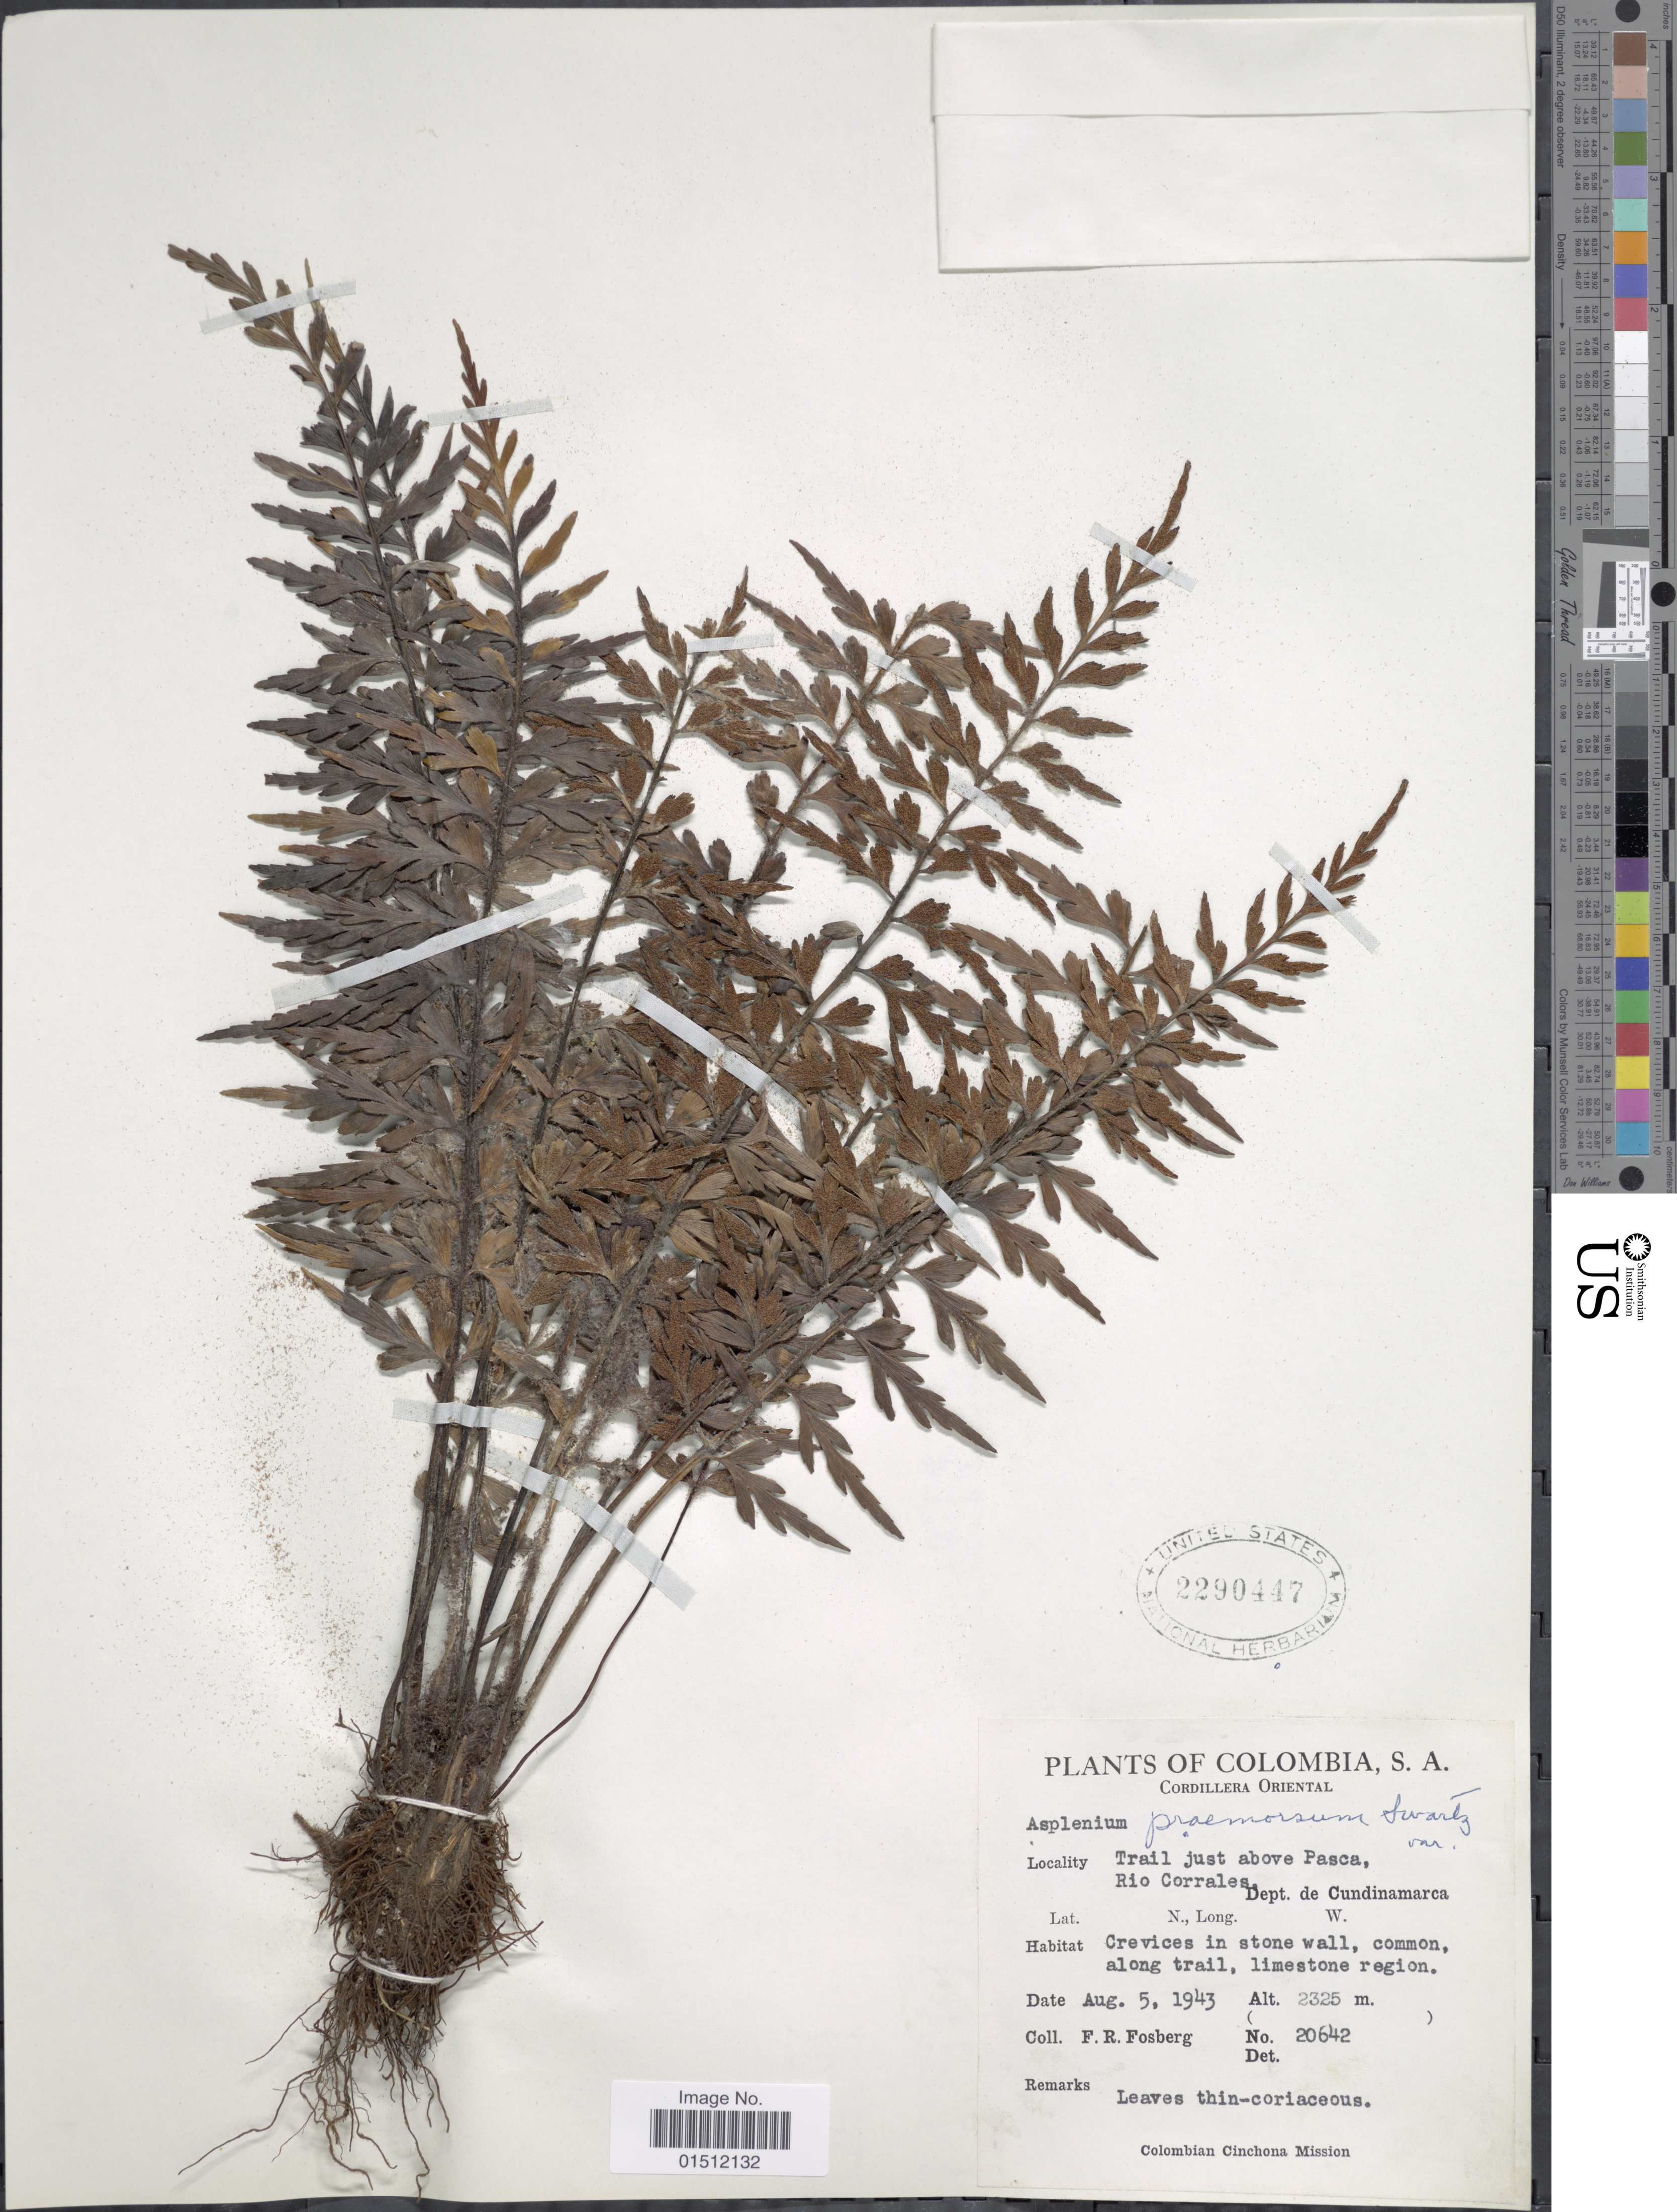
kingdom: Plantae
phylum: Tracheophyta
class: Polypodiopsida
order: Polypodiales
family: Aspleniaceae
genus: Asplenium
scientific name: Asplenium praemorsum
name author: Sw.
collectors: F. R. Fosberg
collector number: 20642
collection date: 1943-08-05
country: Colombia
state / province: Cundinamarca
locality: Cordillera Oriental, Trail just above Pasca, Rio Corrales. Dept. de Cundinamarca.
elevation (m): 2325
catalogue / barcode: US 22904407